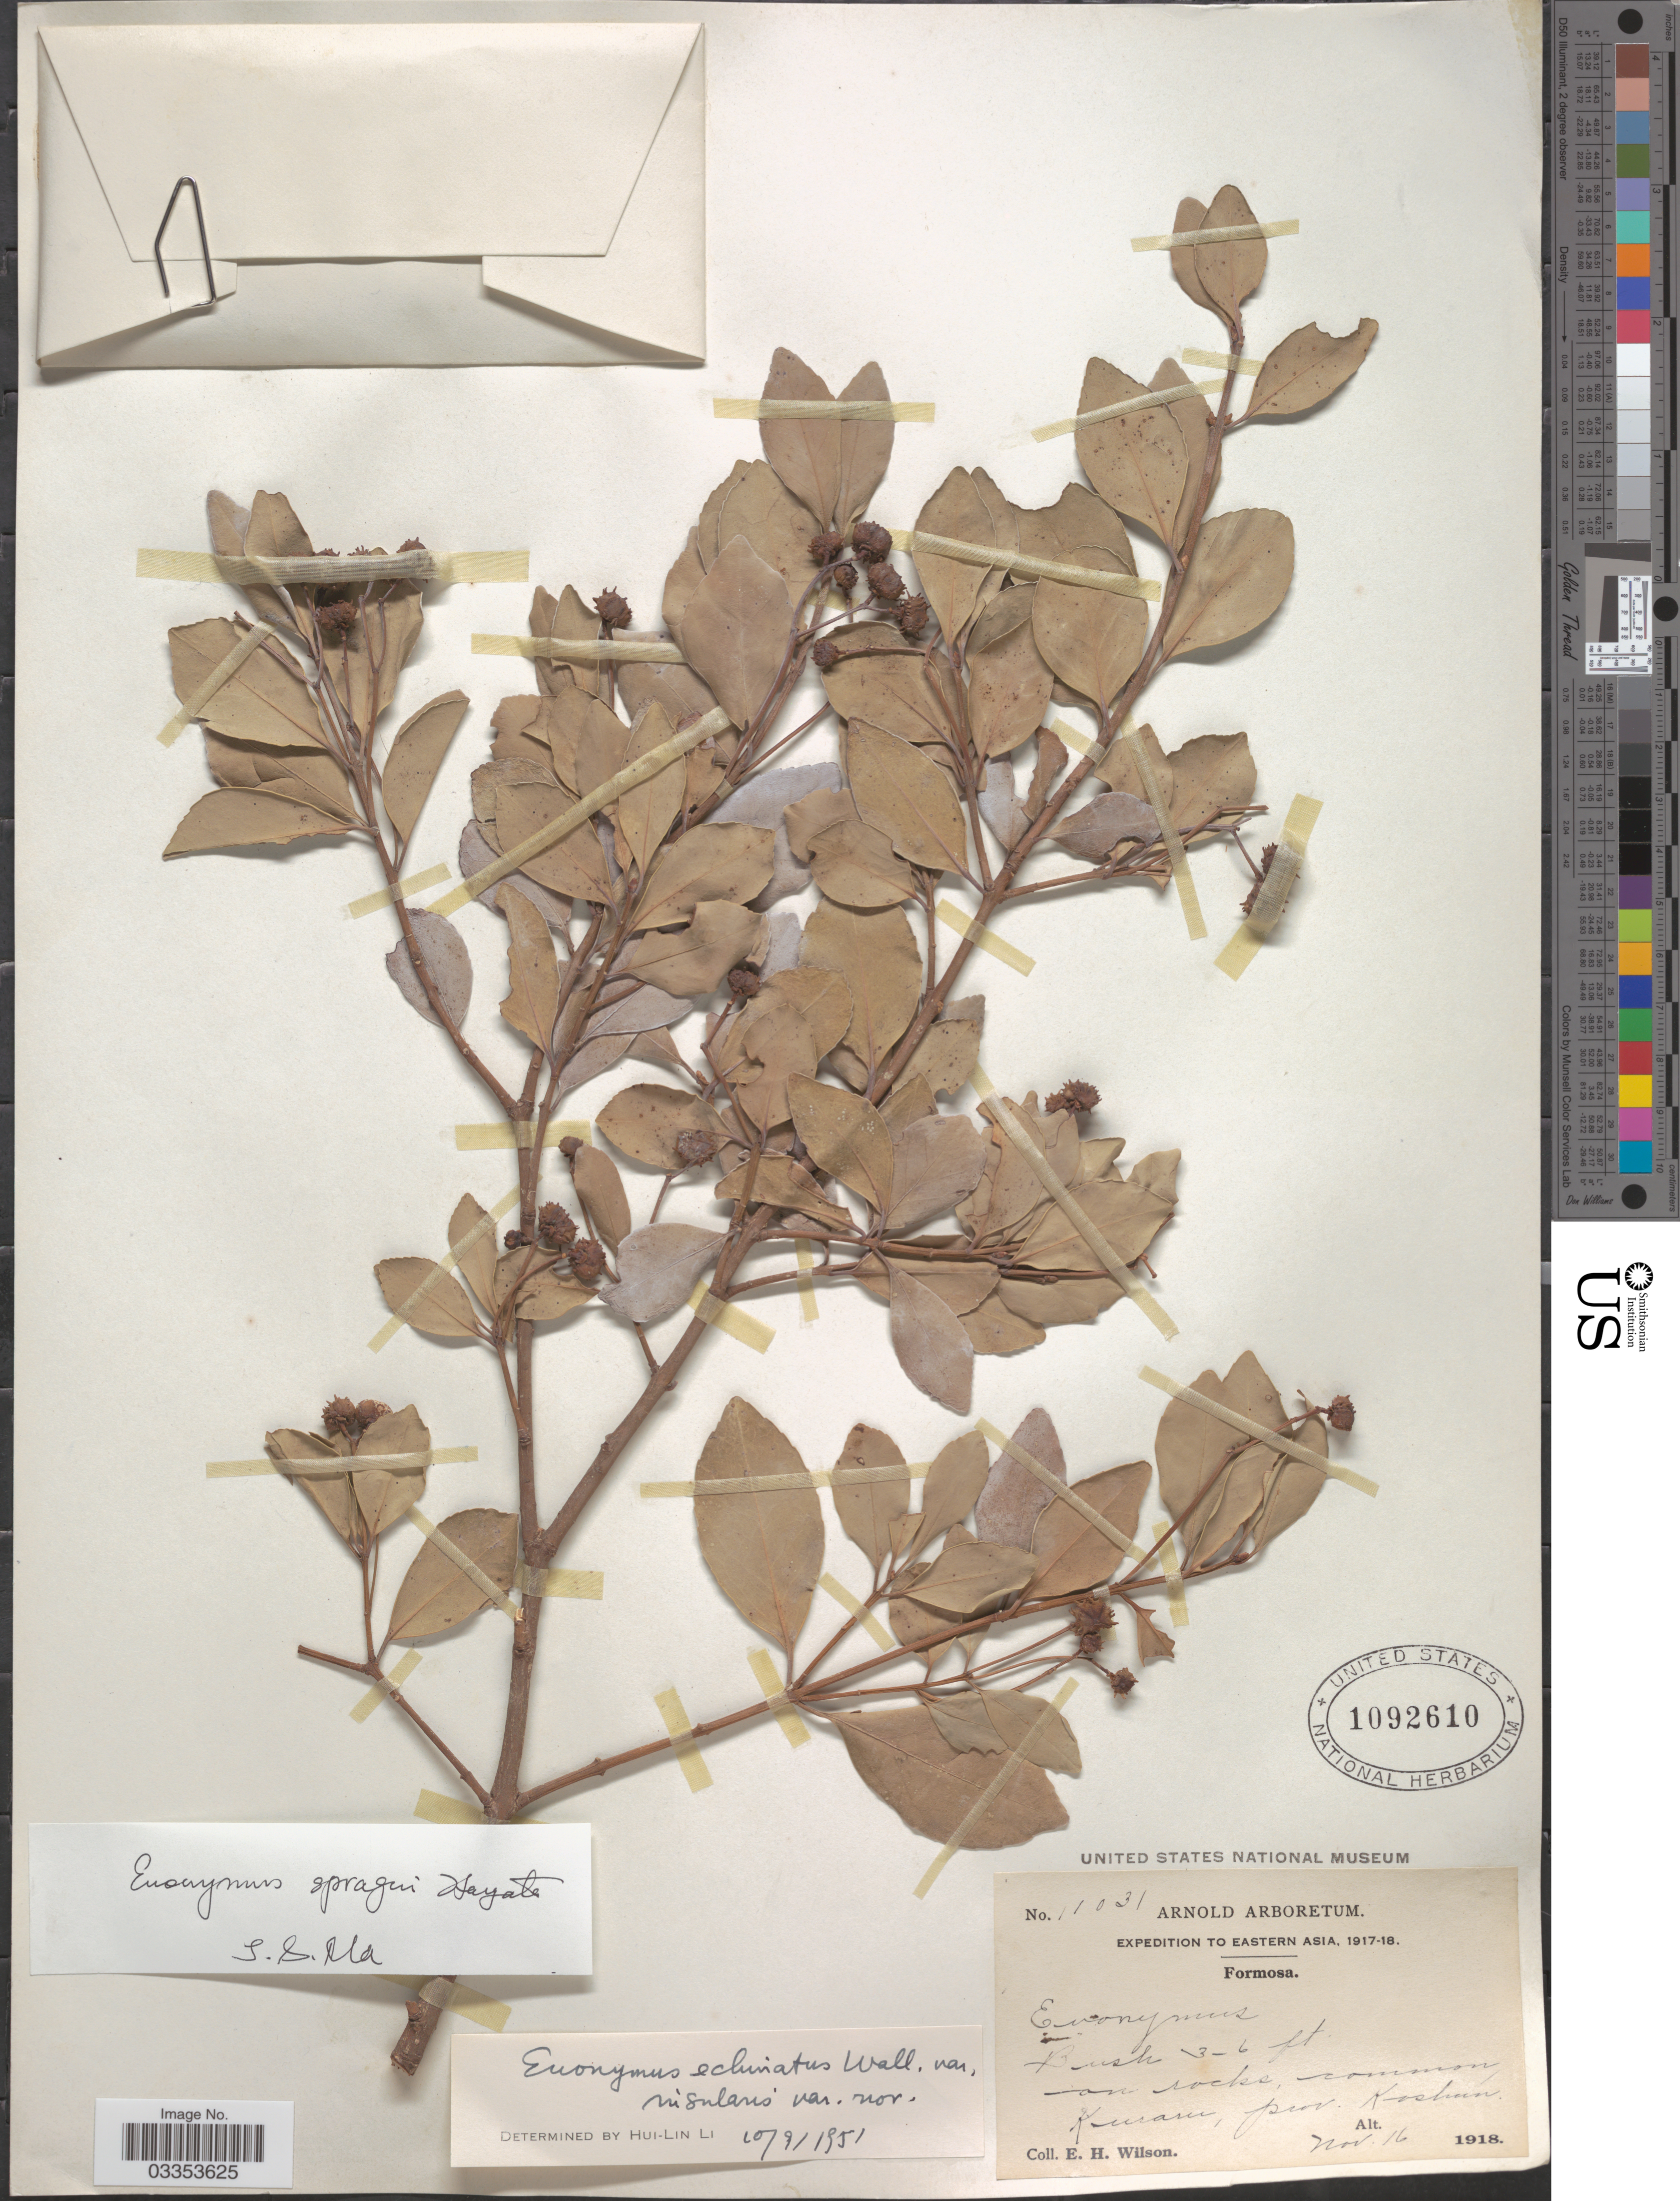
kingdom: Plantae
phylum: Tracheophyta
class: Magnoliopsida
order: Celastrales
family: Celastraceae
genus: Euonymus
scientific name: Euonymus spraguei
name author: Hayata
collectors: E. Wilson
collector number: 11031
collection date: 1918-11-16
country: Taiwan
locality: Eastern Asia. Formoa. Kusaru, prov. Koshun.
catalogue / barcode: US 1092610